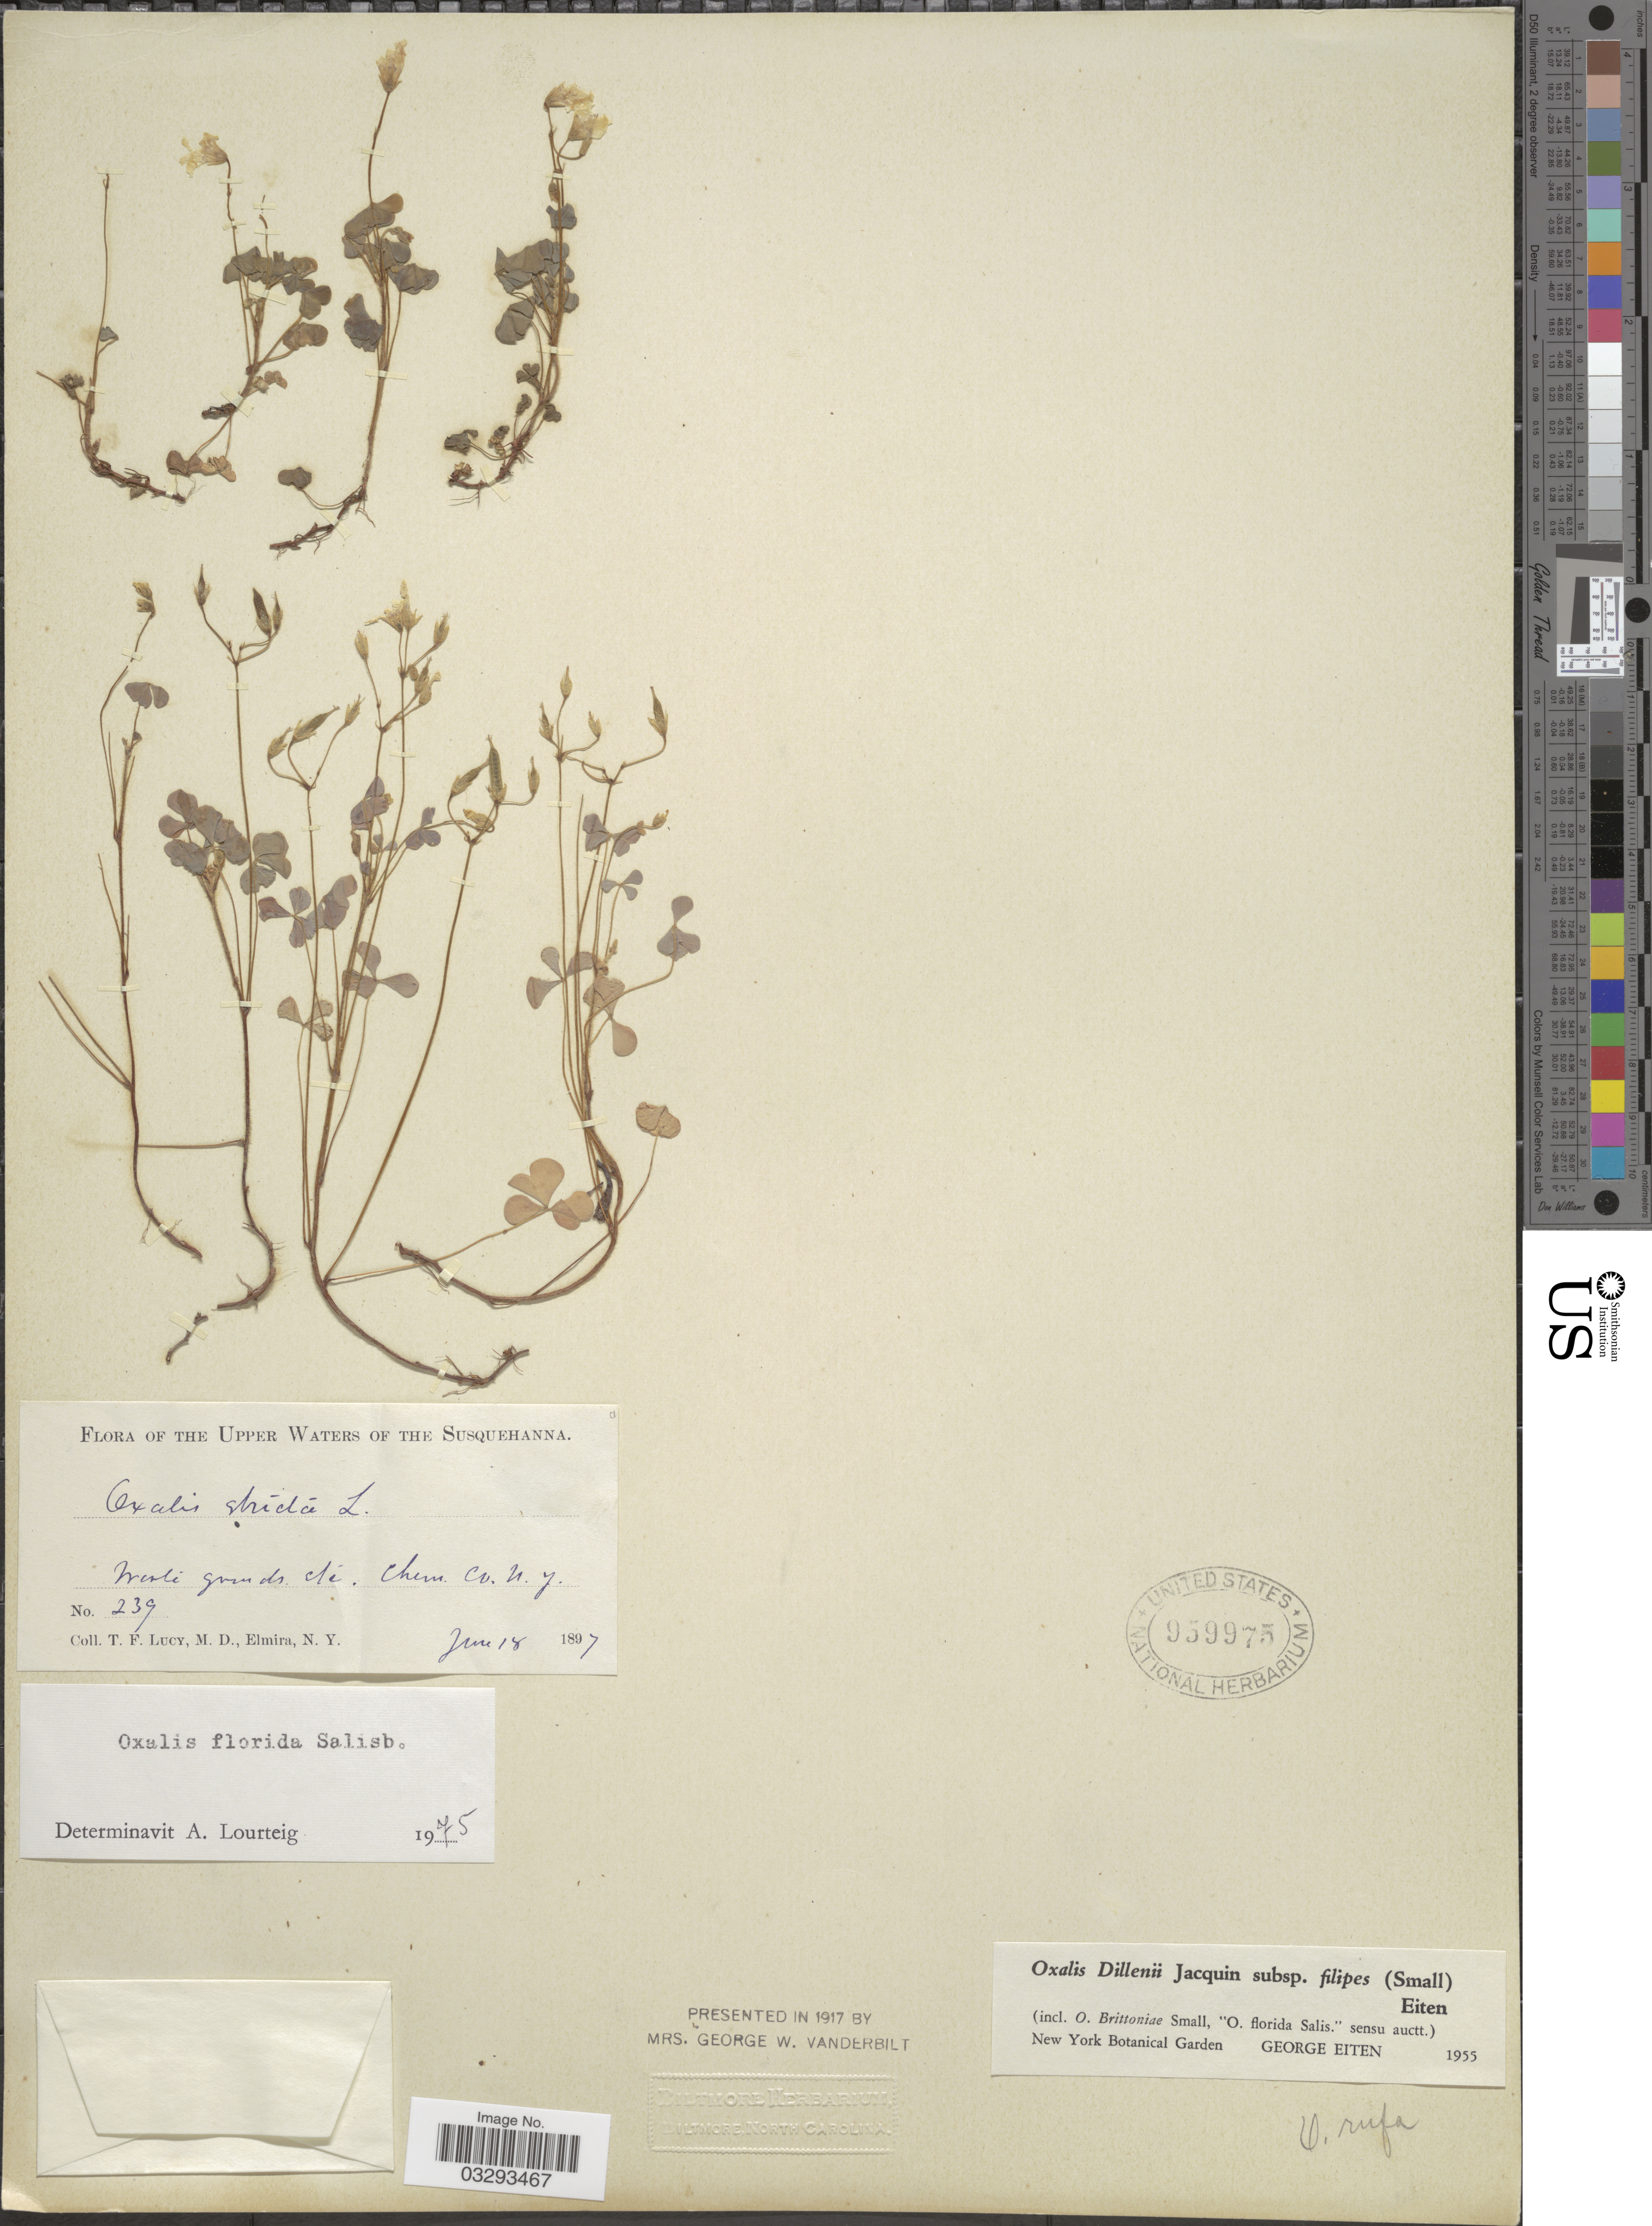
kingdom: Plantae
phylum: Tracheophyta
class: Magnoliopsida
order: Oxalidales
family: Oxalidaceae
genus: Oxalis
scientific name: Oxalis florida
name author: Salisb.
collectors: T. Lucy & M. Elmira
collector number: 239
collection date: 1897-06-18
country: United States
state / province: New York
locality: Upper Waters of the Susquehanna. Chem. Co.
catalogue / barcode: US 959975